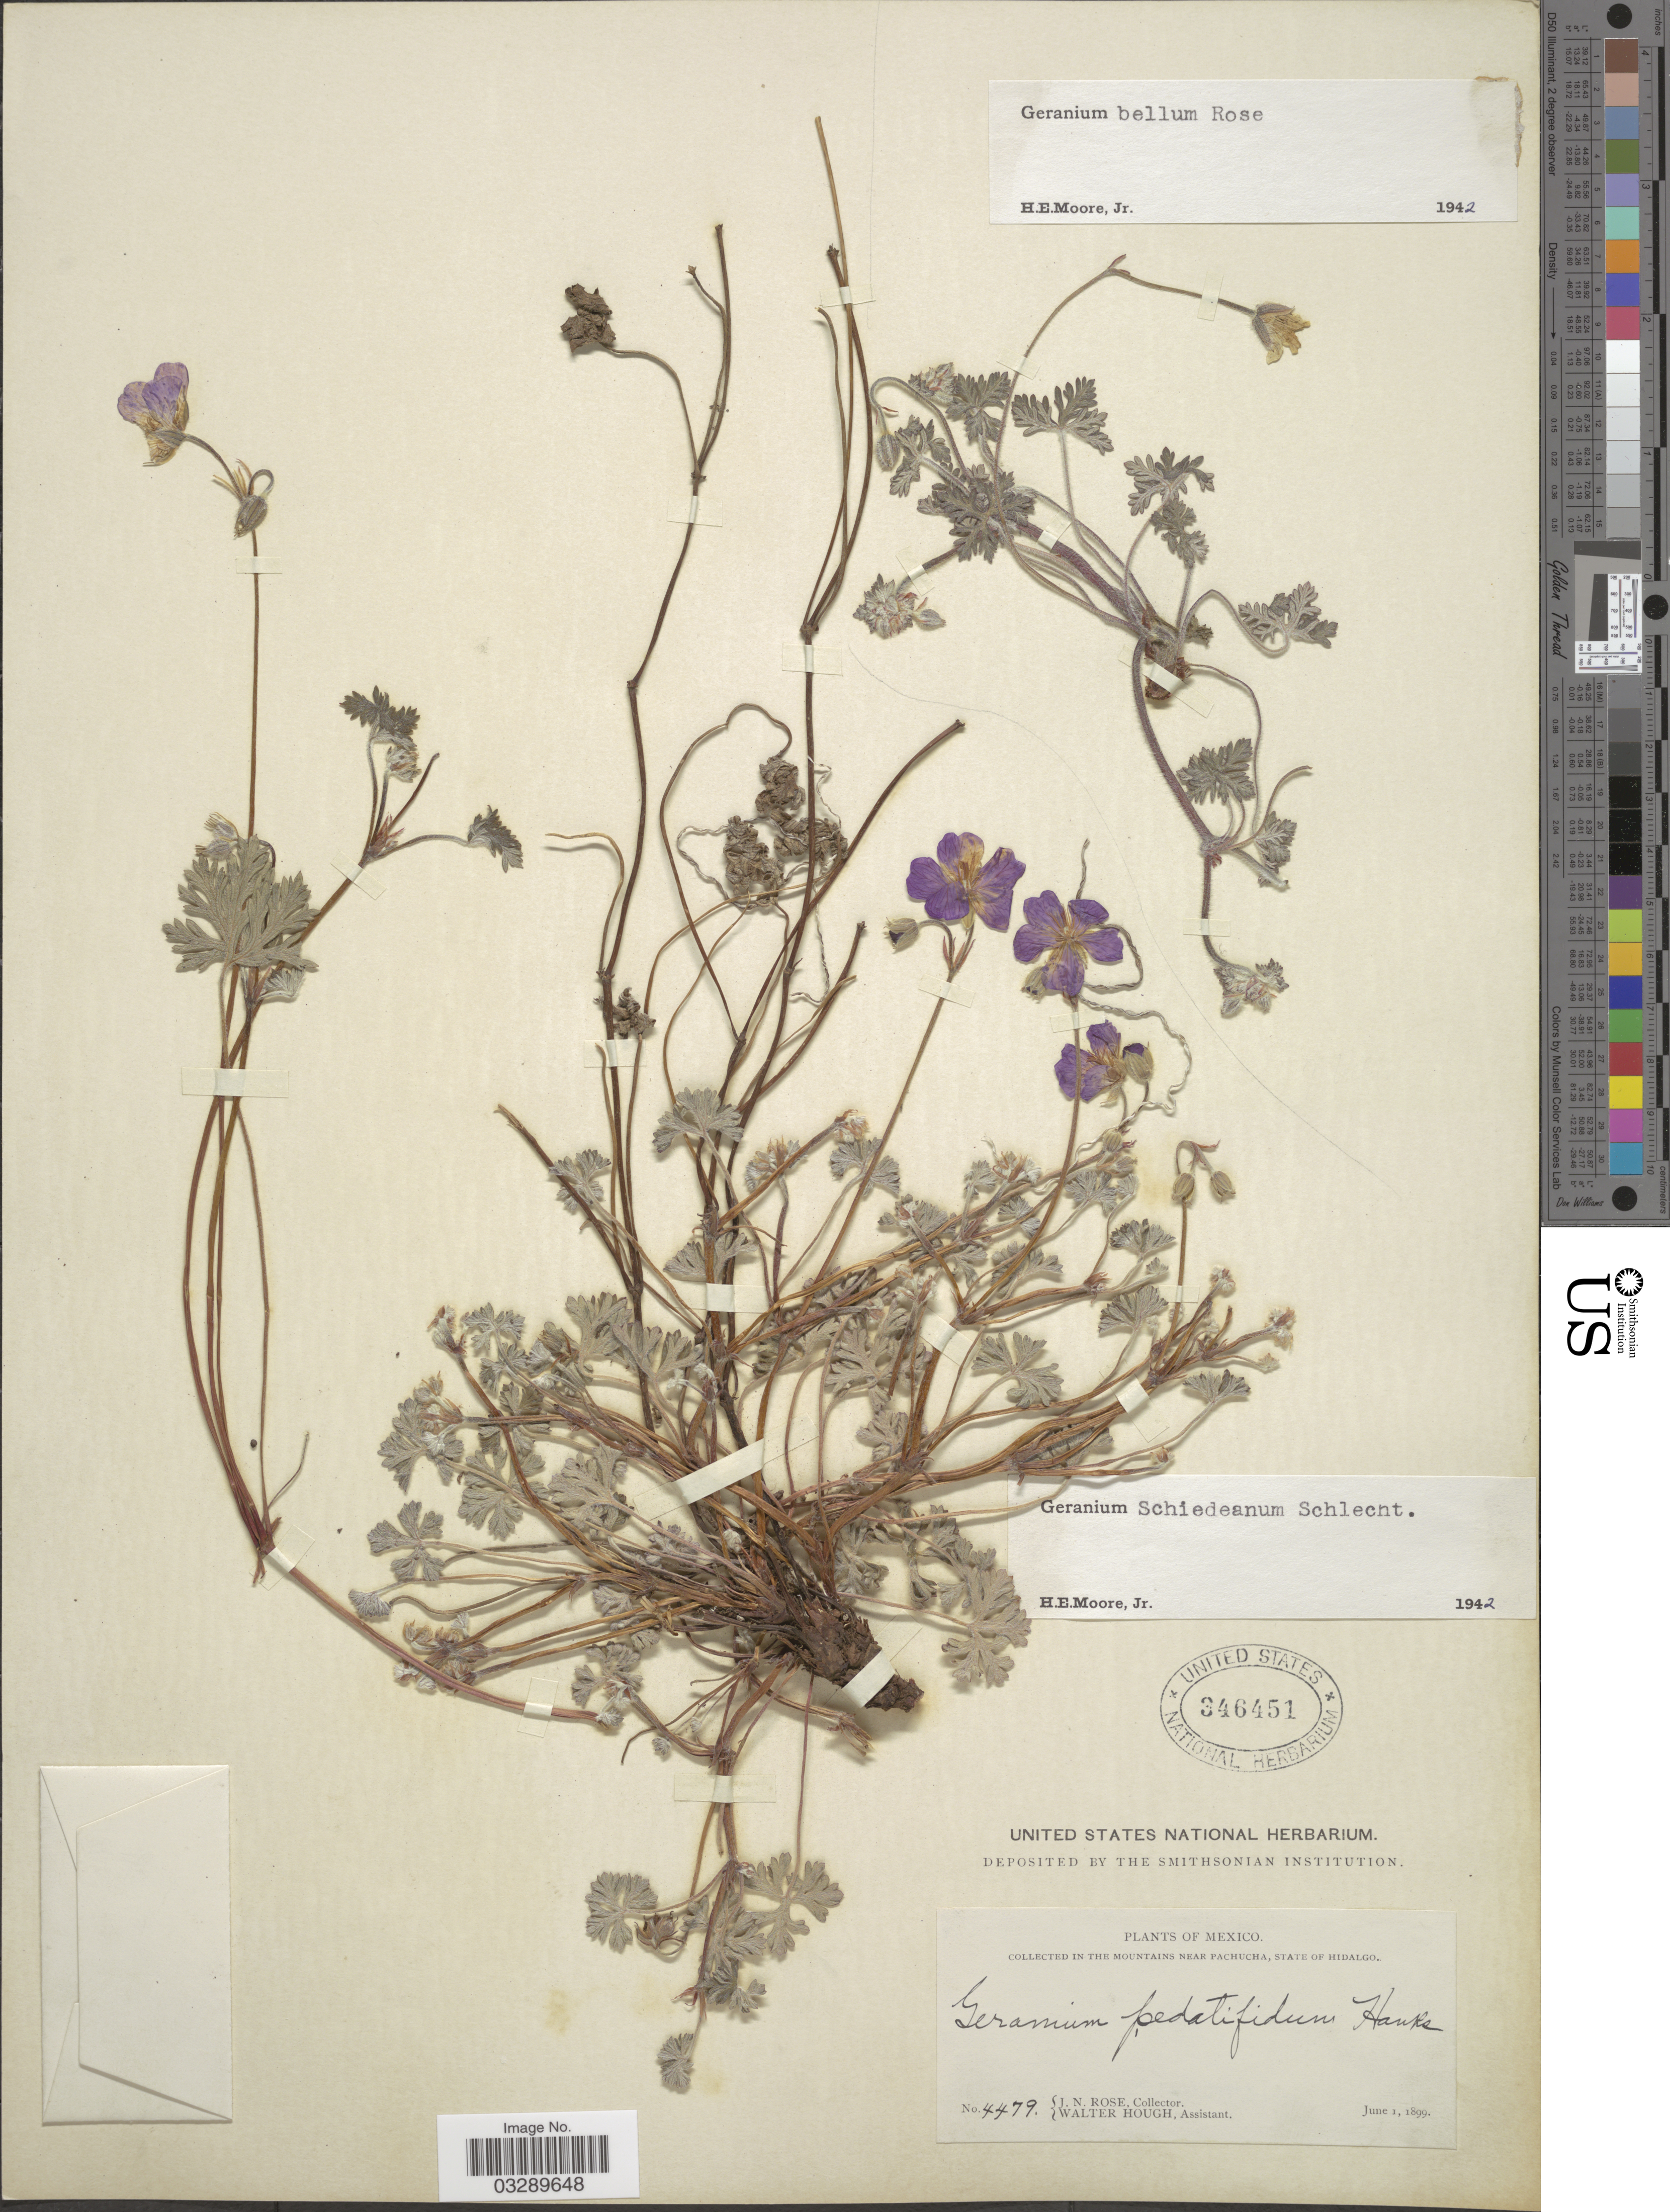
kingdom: Plantae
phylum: Tracheophyta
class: Magnoliopsida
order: Geraniales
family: Geraniaceae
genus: Geranium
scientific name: Geranium schiedeanum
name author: Schltdl.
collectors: J. N. Rose & W. Hough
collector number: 4479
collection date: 1899-06-01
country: Mexico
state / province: Hidalgo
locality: In the Mountains near Pachucha.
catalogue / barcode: US 346451